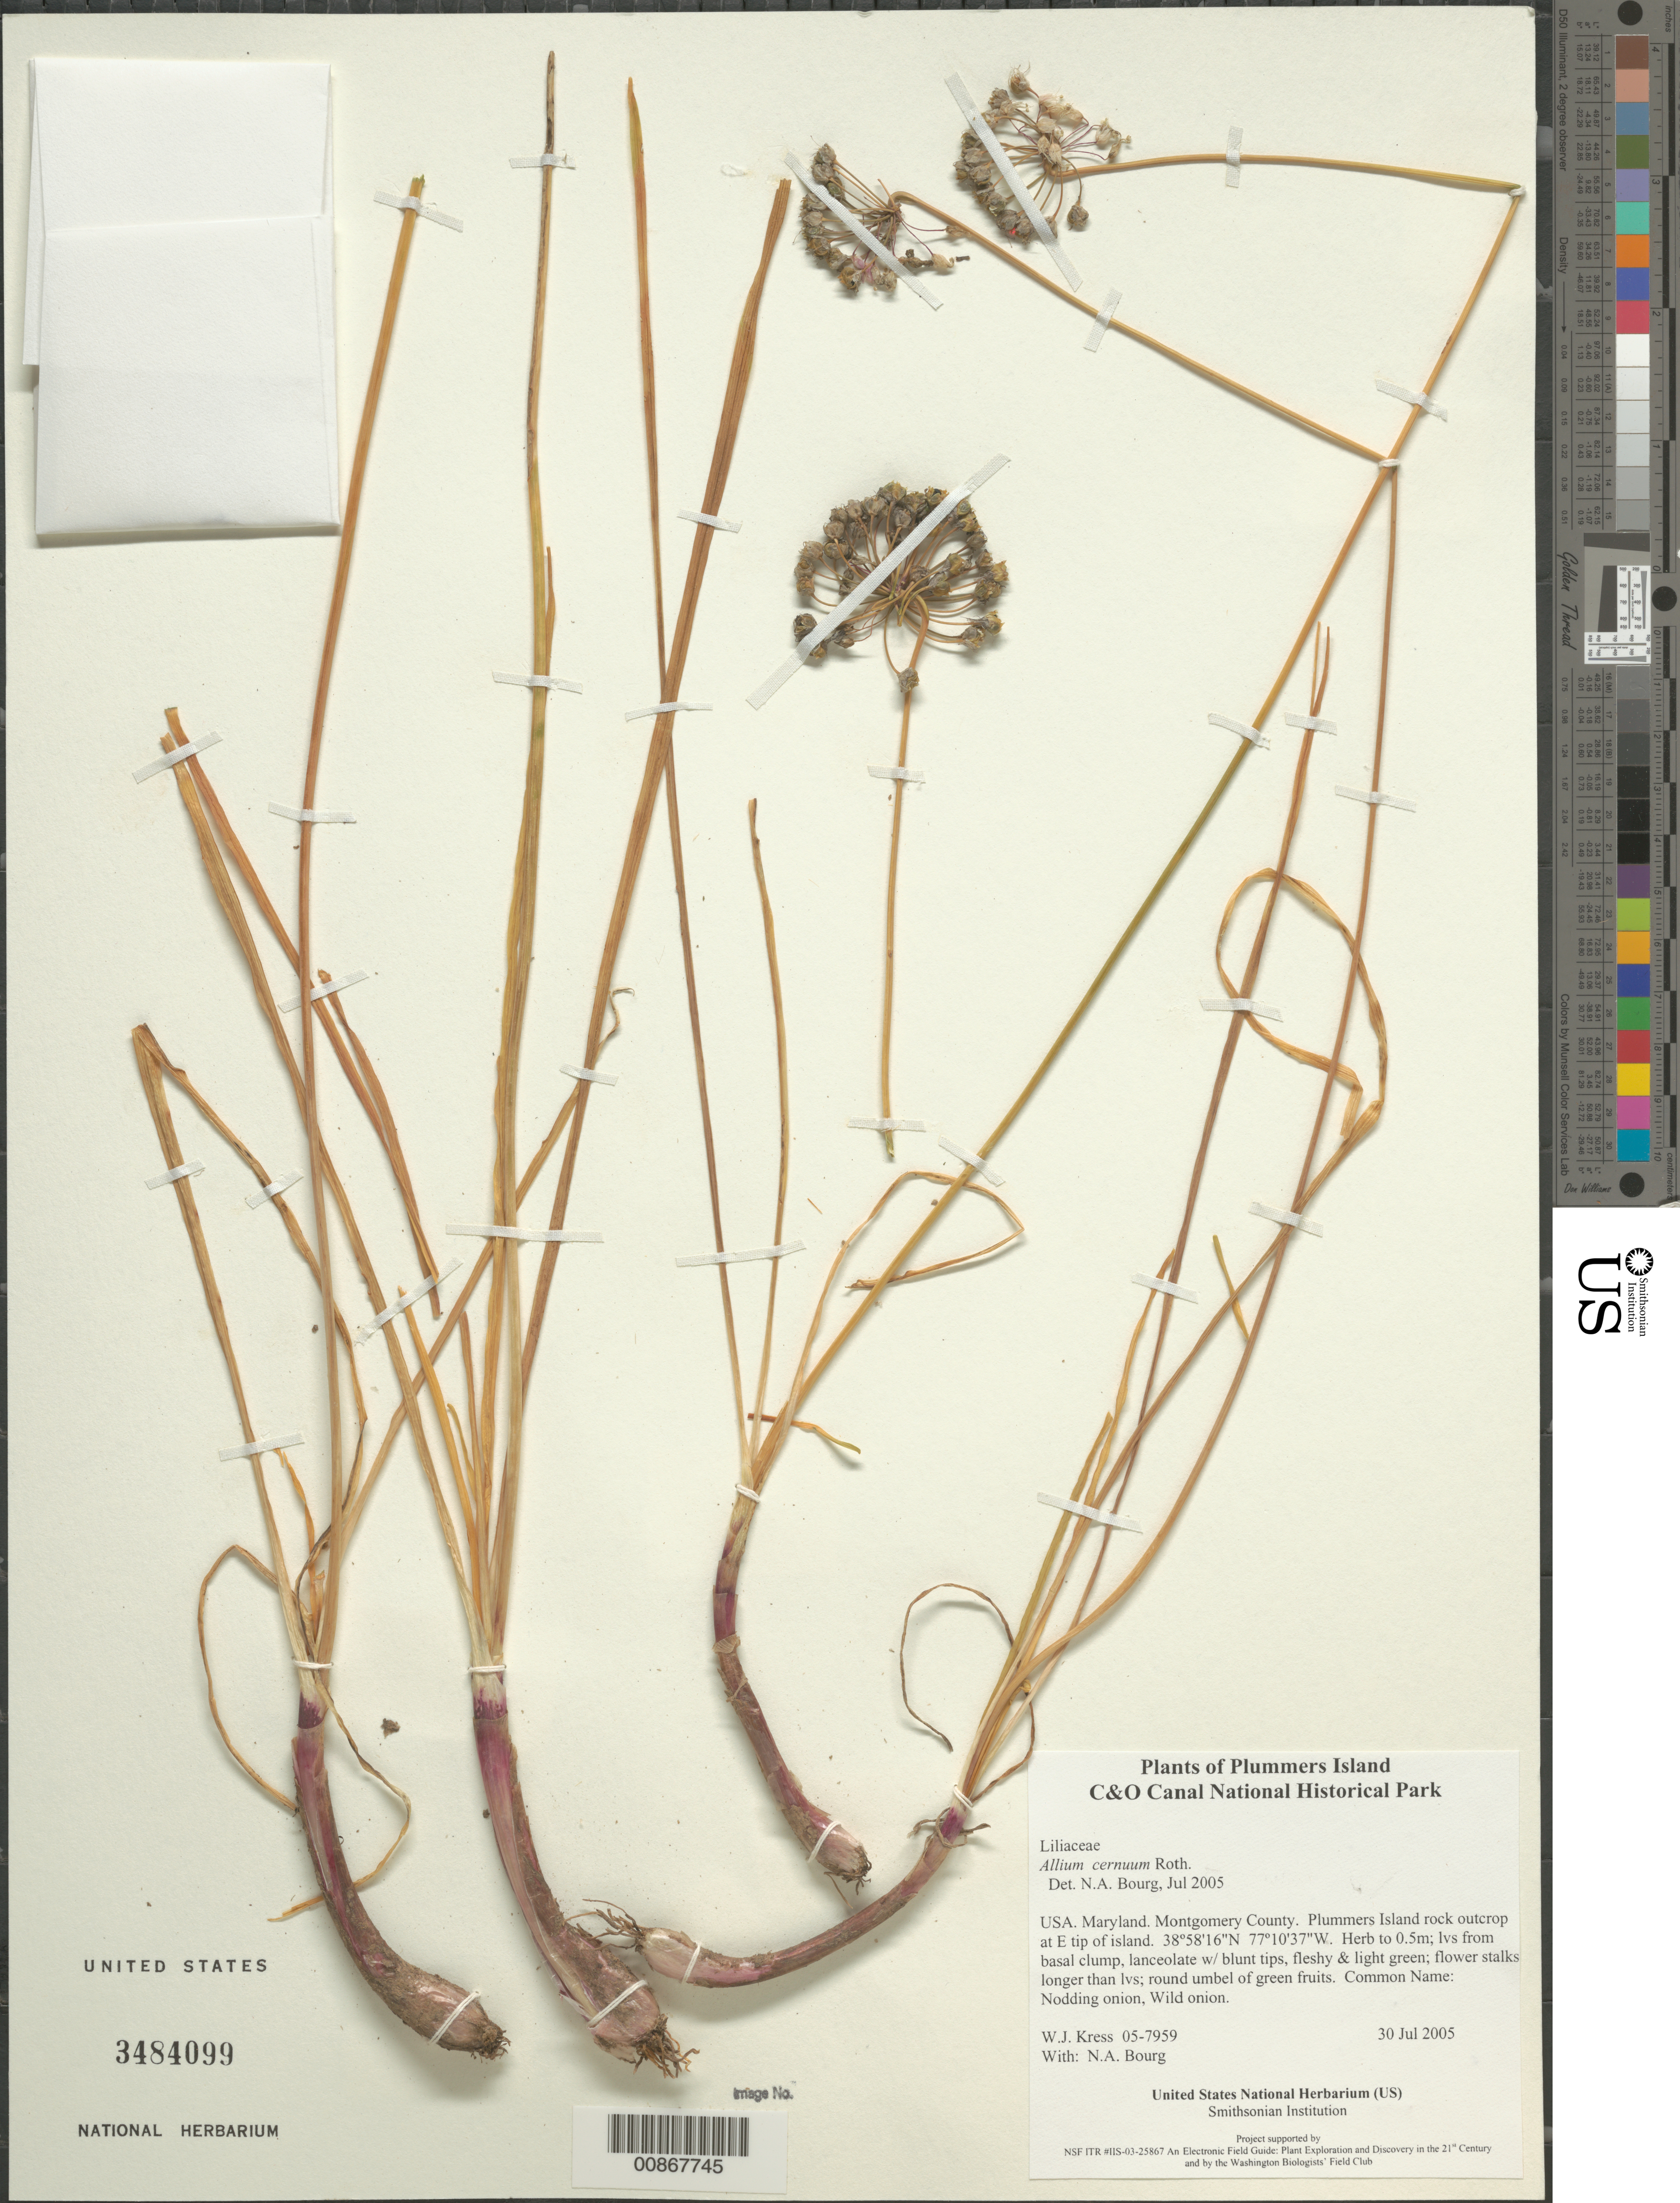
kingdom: Plantae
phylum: Tracheophyta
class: Liliopsida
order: Asparagales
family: Amaryllidaceae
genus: Allium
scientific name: Allium cernuum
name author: Roth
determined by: Bourg, N. A.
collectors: W. J. Kress & N. A. Bourg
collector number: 05-7959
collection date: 2005-07-30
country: United States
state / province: Maryland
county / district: Montgomery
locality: Chesapeake and Ohio Canal National Historical Park, Plummers Island rock outcrop at E tip of island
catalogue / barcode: US 3484099